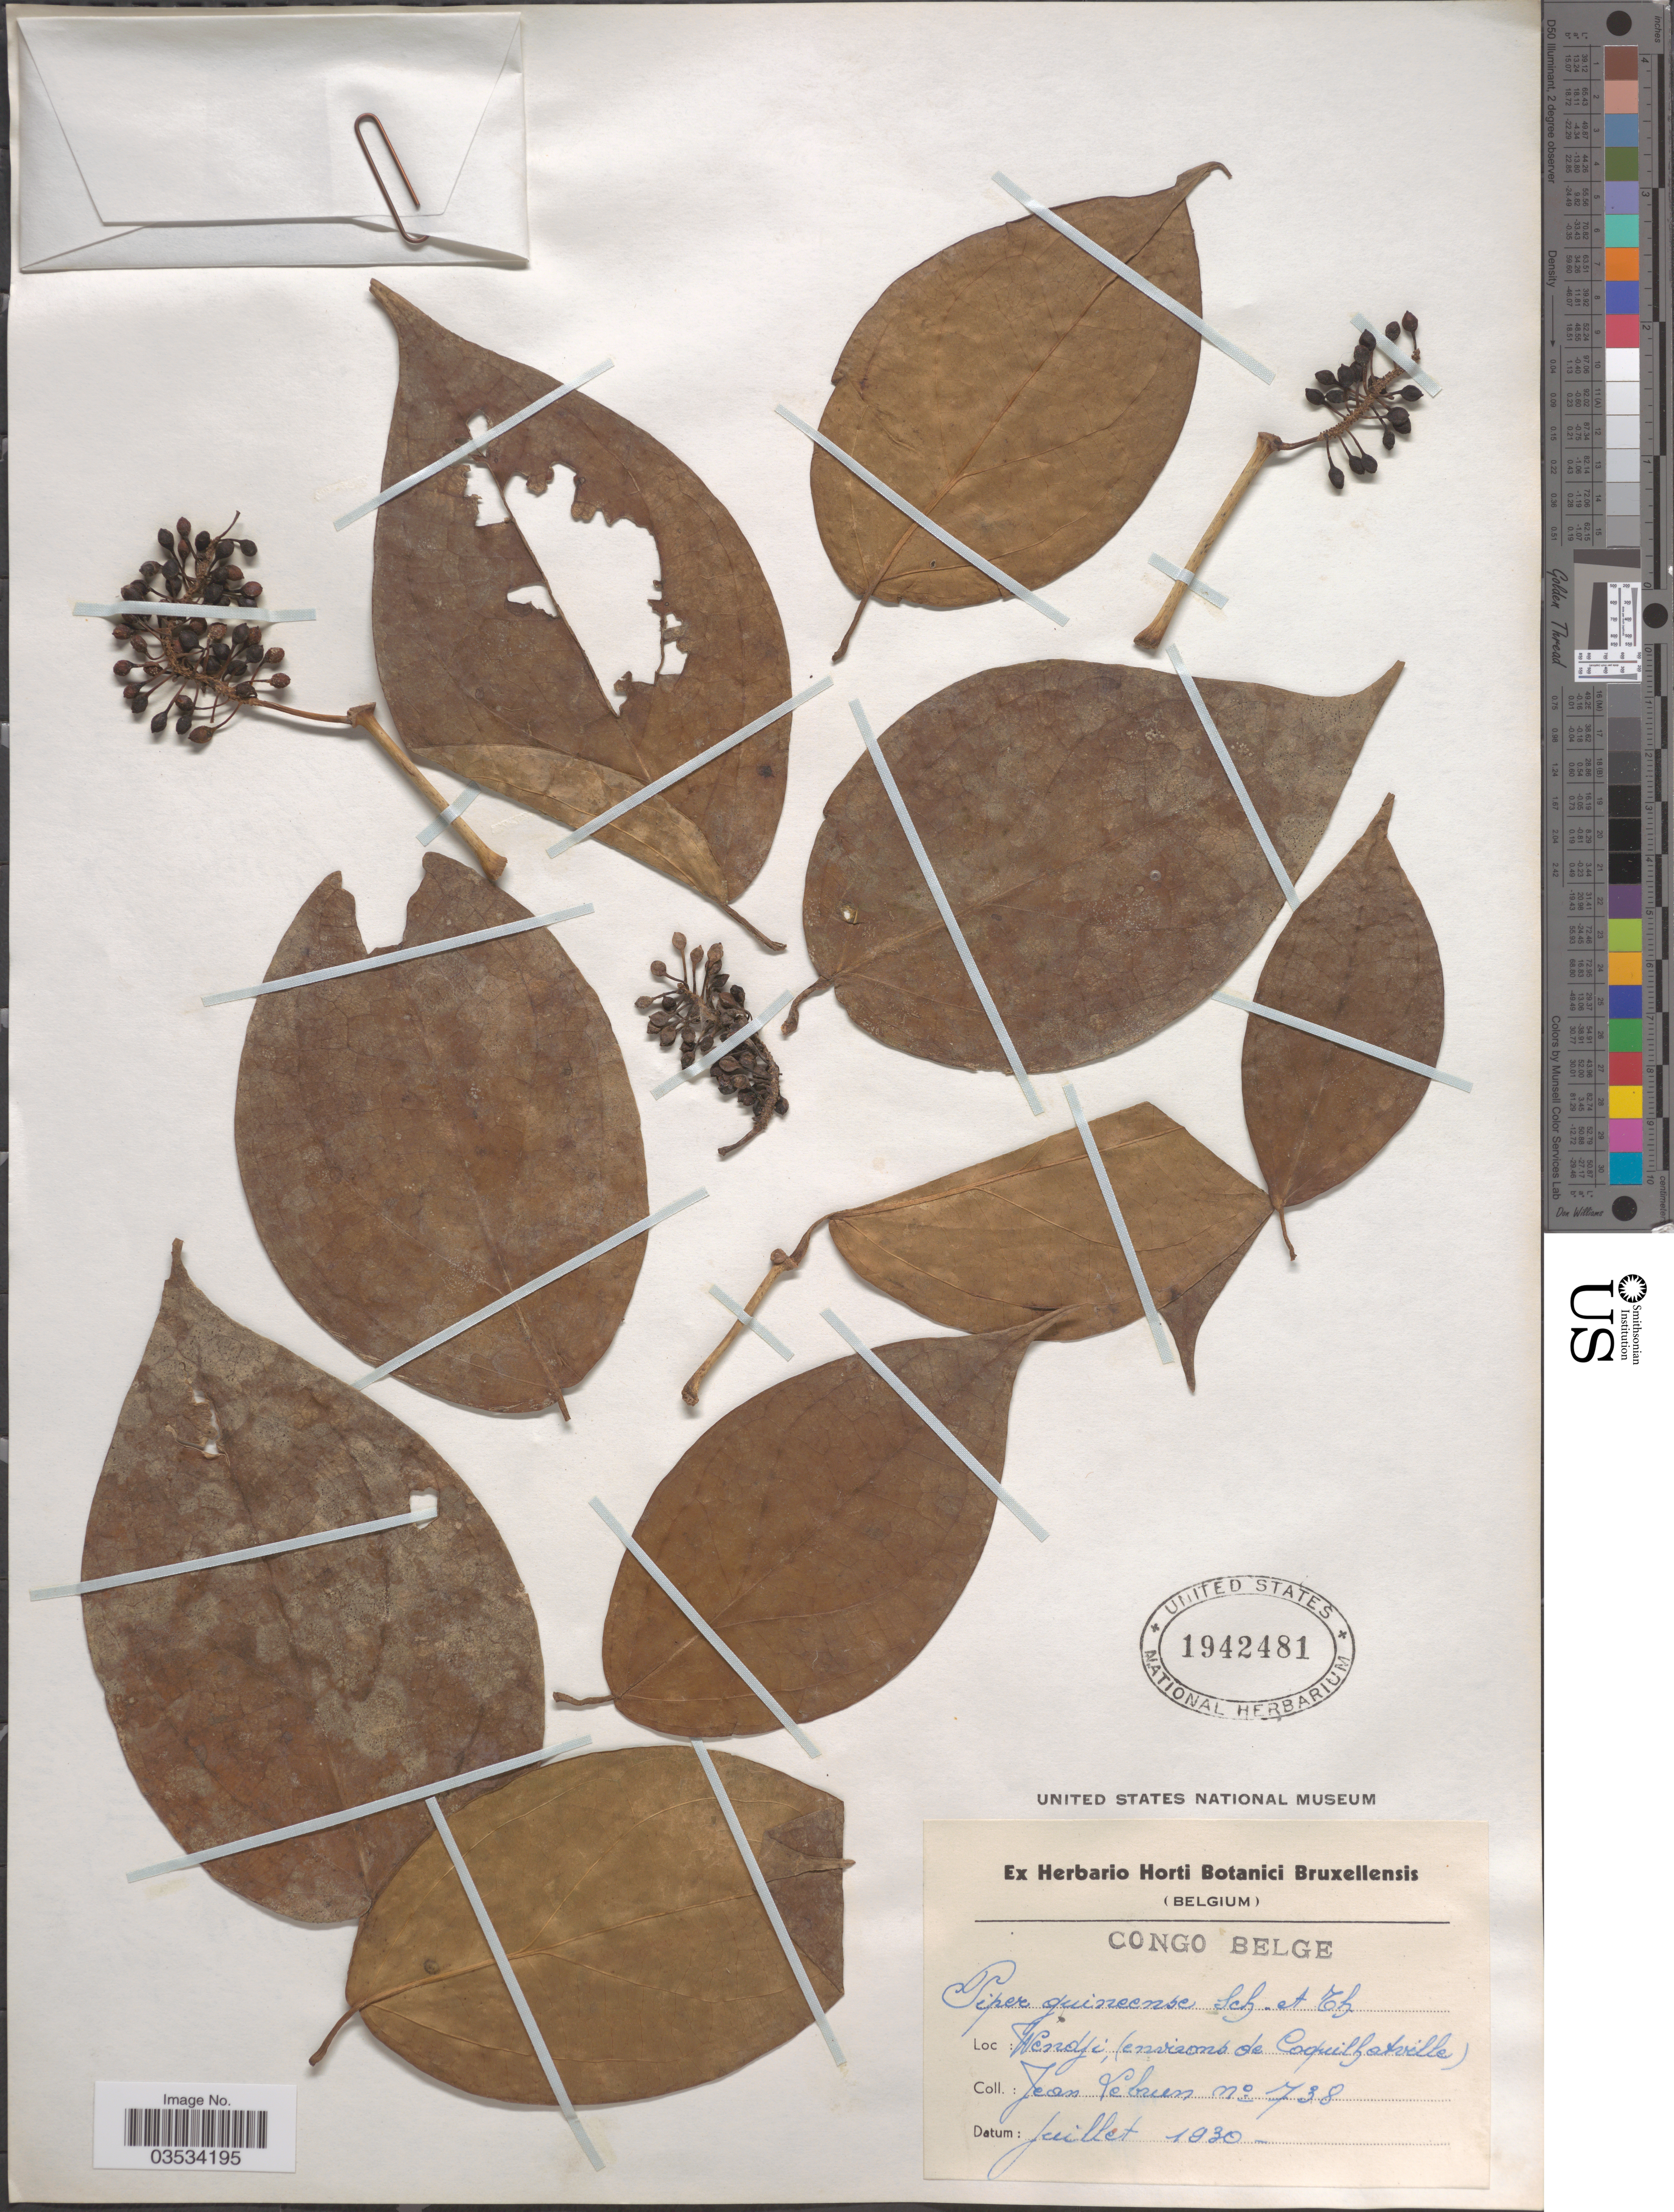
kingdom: Plantae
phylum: Tracheophyta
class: Magnoliopsida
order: Piperales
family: Piperaceae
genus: Piper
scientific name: Piper guineense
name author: Schumach. & Thonn.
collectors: J. A. Lebrun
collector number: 738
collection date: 1930-07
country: Congo, Democratic Republic of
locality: Congo Belge. Wendji, (environs de Coquilhatville).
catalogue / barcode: US 1942481